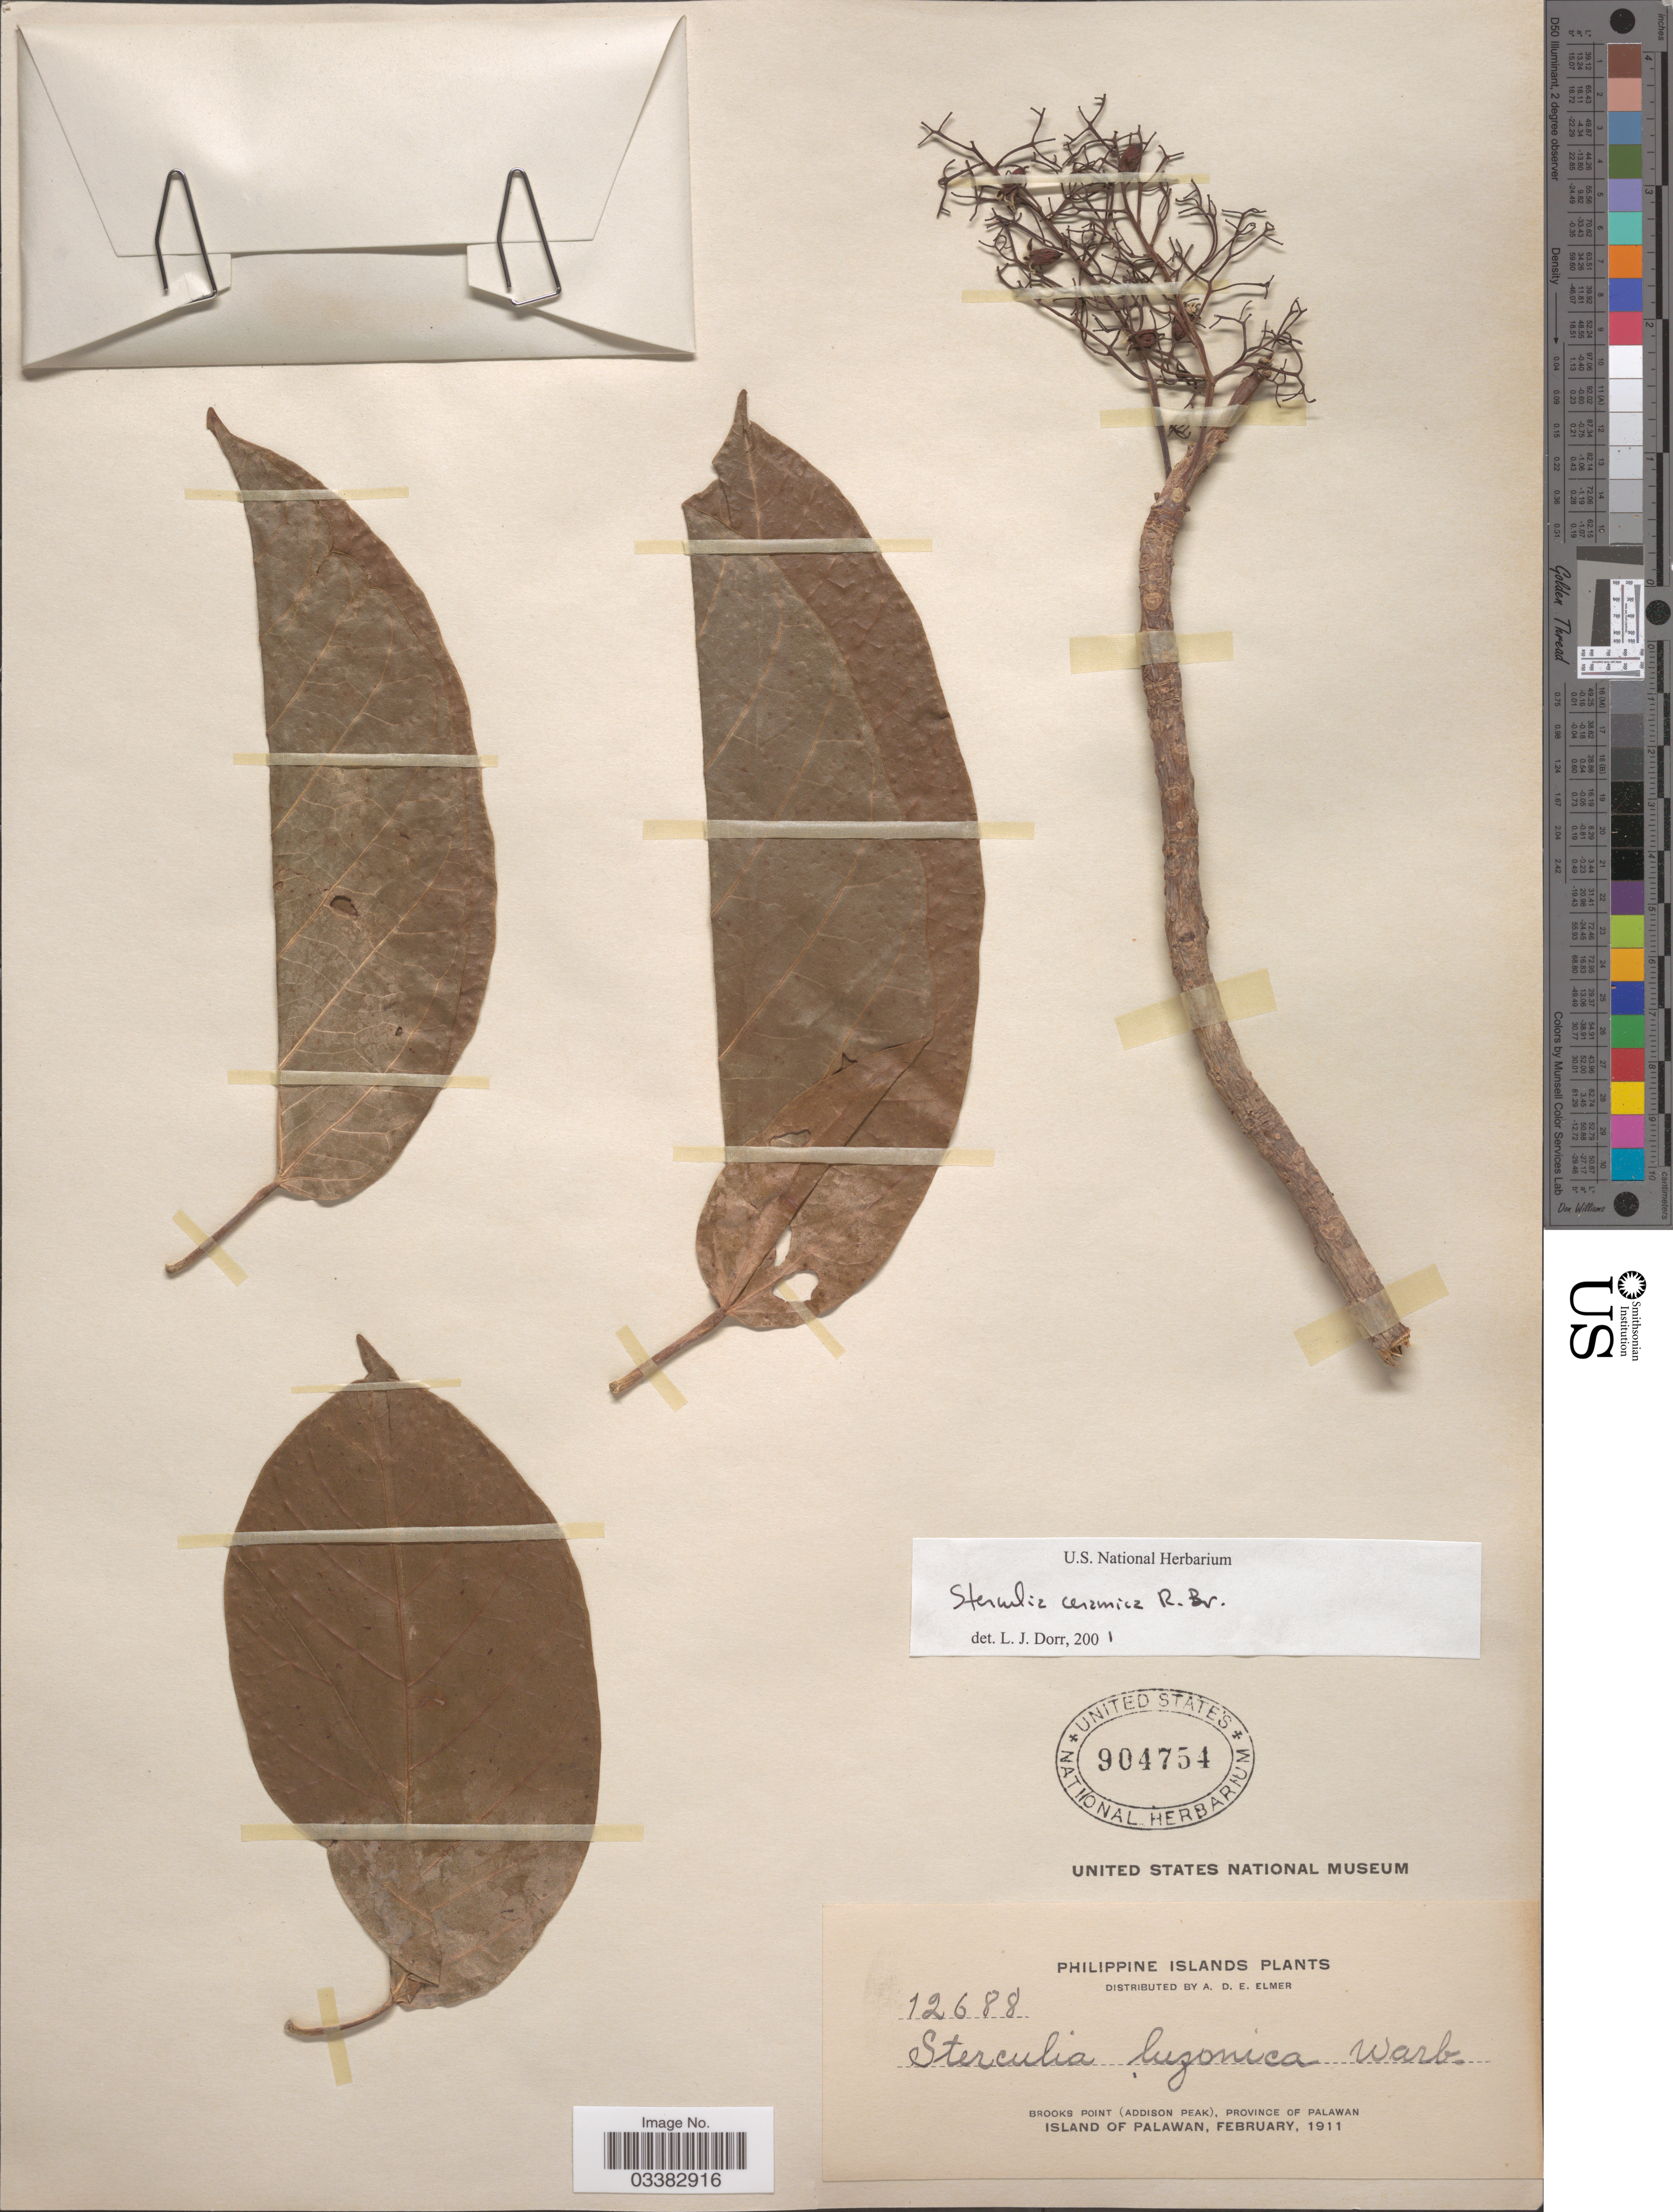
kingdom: Plantae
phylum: Tracheophyta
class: Magnoliopsida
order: Malvales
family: Malvaceae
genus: Sterculia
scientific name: Sterculia ceramica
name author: R. Br.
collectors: A. D. E. Elmer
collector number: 12688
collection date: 1911-02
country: Philippines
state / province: Mimaropa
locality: Brooks Point (Addison Peak), Province of Palawan. Island of Palawan.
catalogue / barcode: US 904754